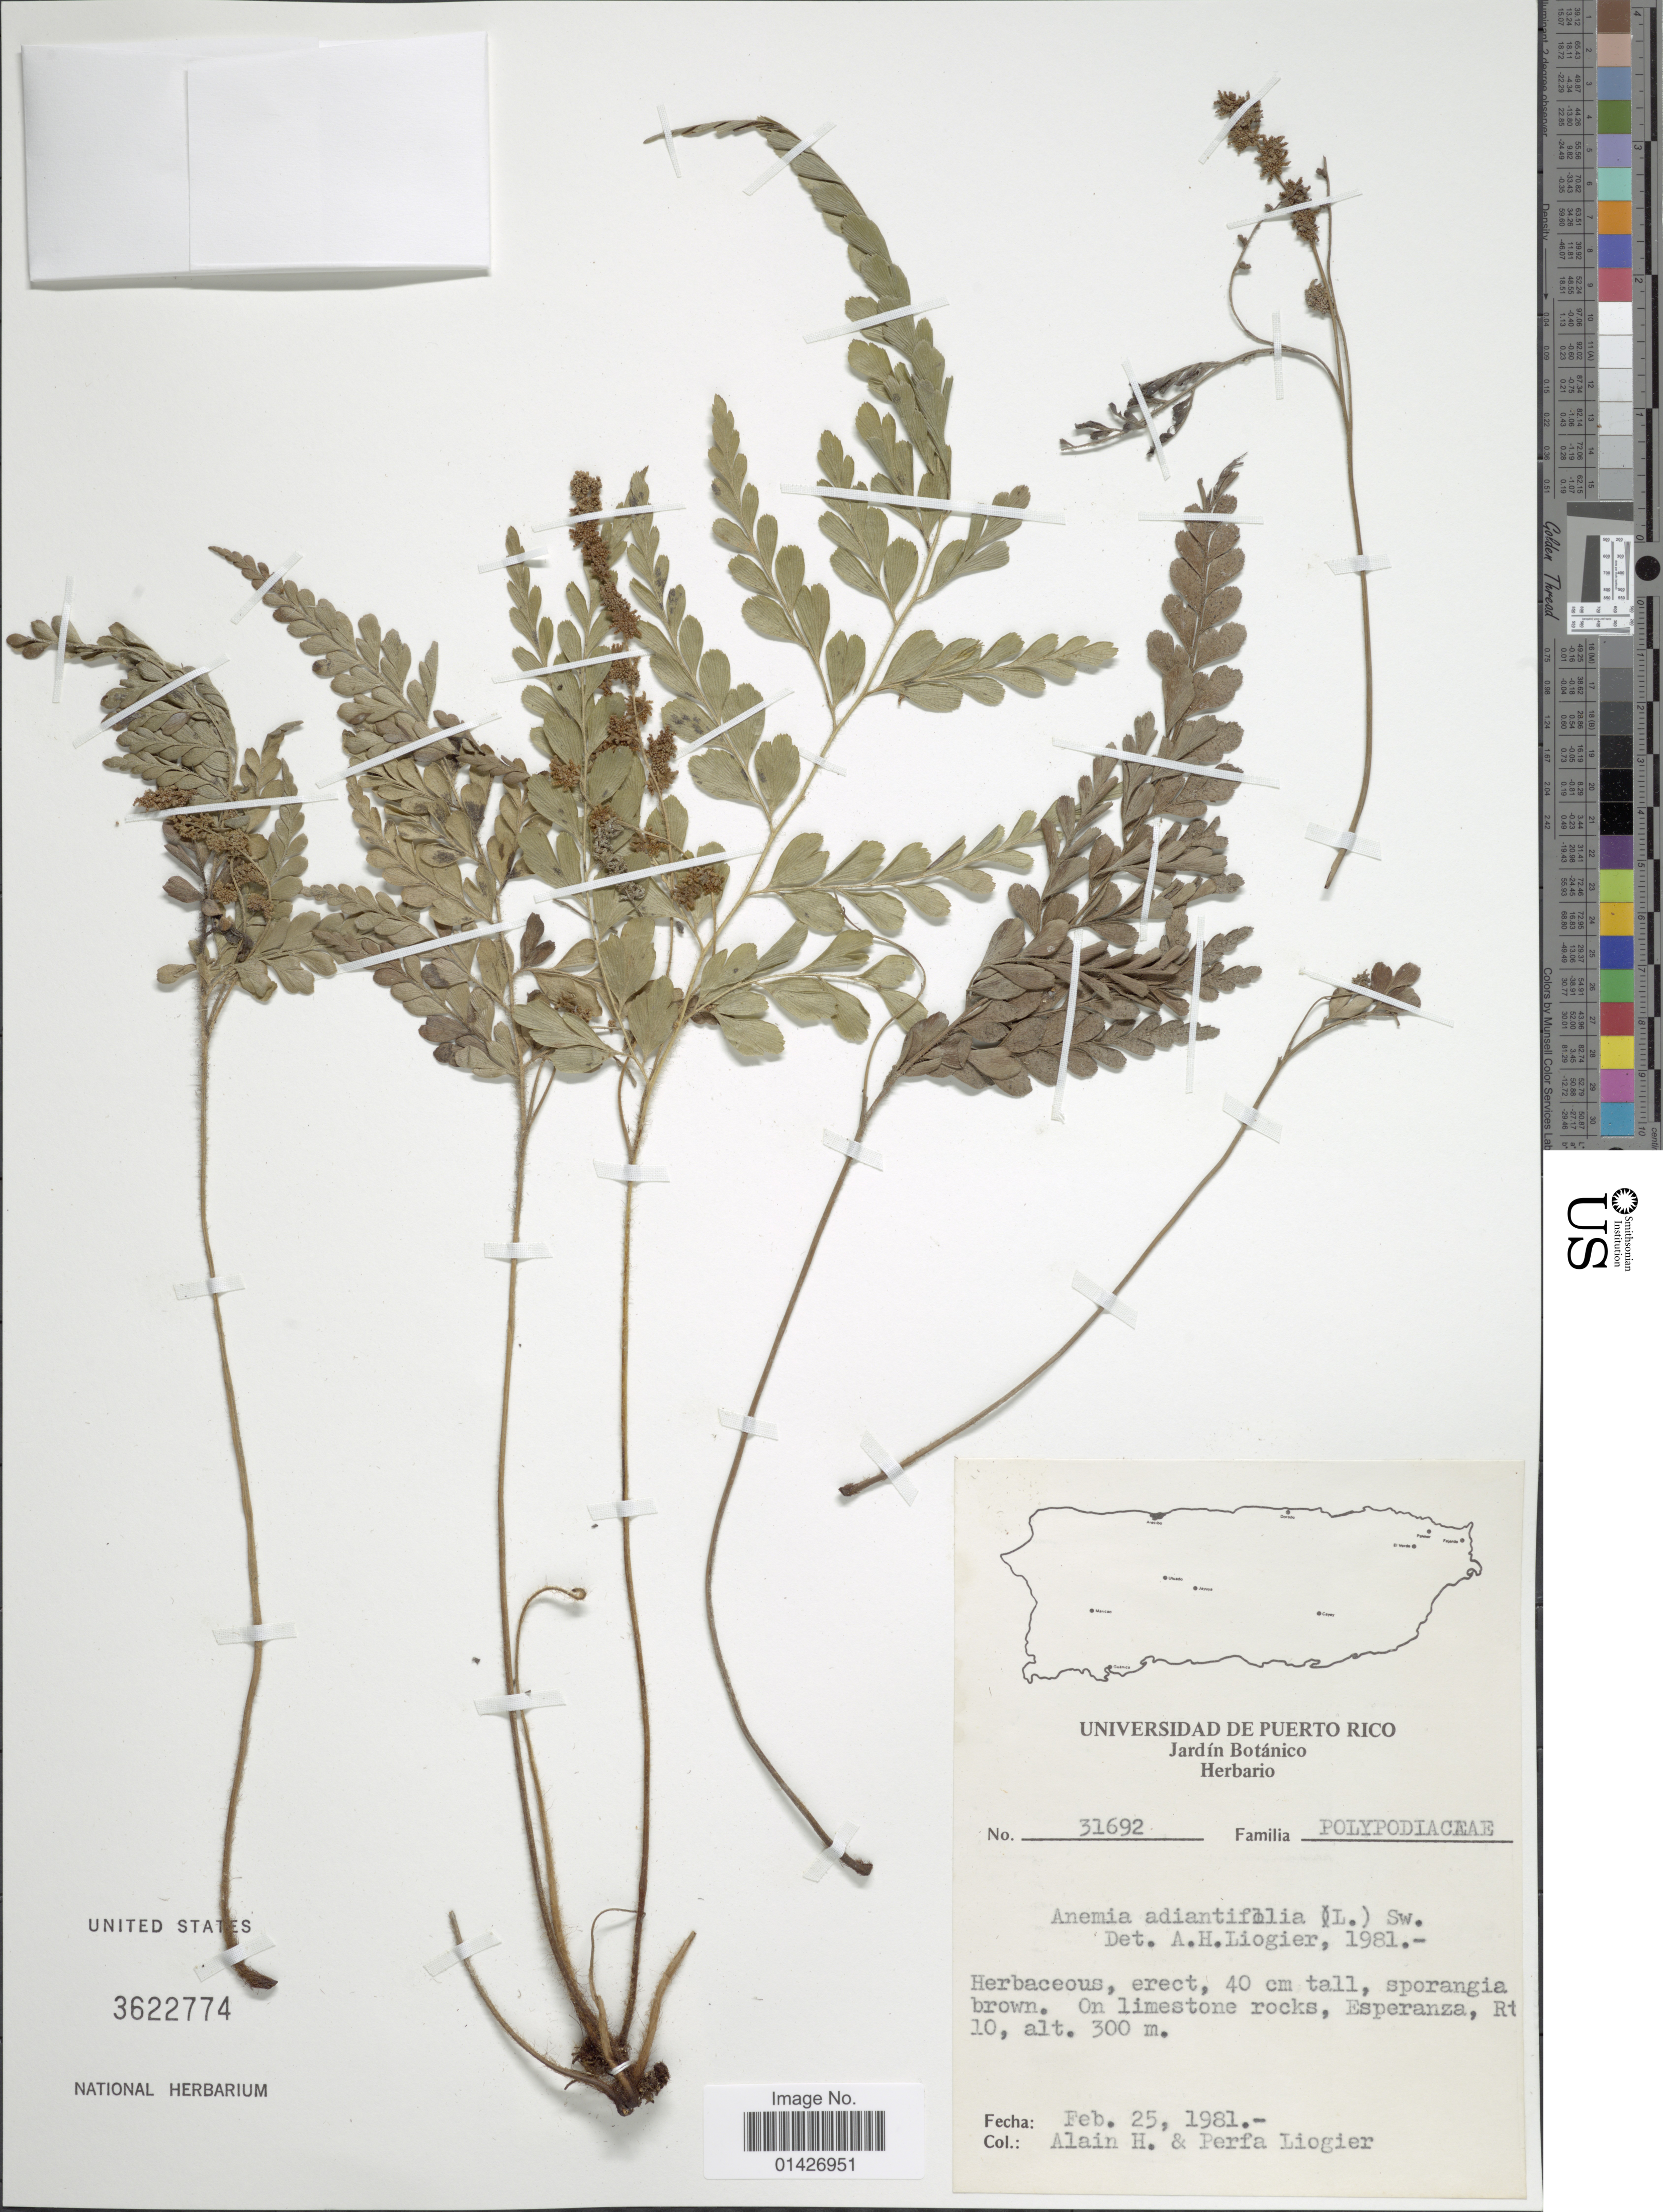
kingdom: Plantae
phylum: Tracheophyta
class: Polypodiopsida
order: Schizaeales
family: Anemiaceae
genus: Anemia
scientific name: Anemia adiantifolia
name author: (L.) Sw.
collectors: A. H. Liogier & M. P. Liogier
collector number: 31692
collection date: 1981-02-25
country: Puerto Rico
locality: Esperanza, Rt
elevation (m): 300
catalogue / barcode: US 3622774